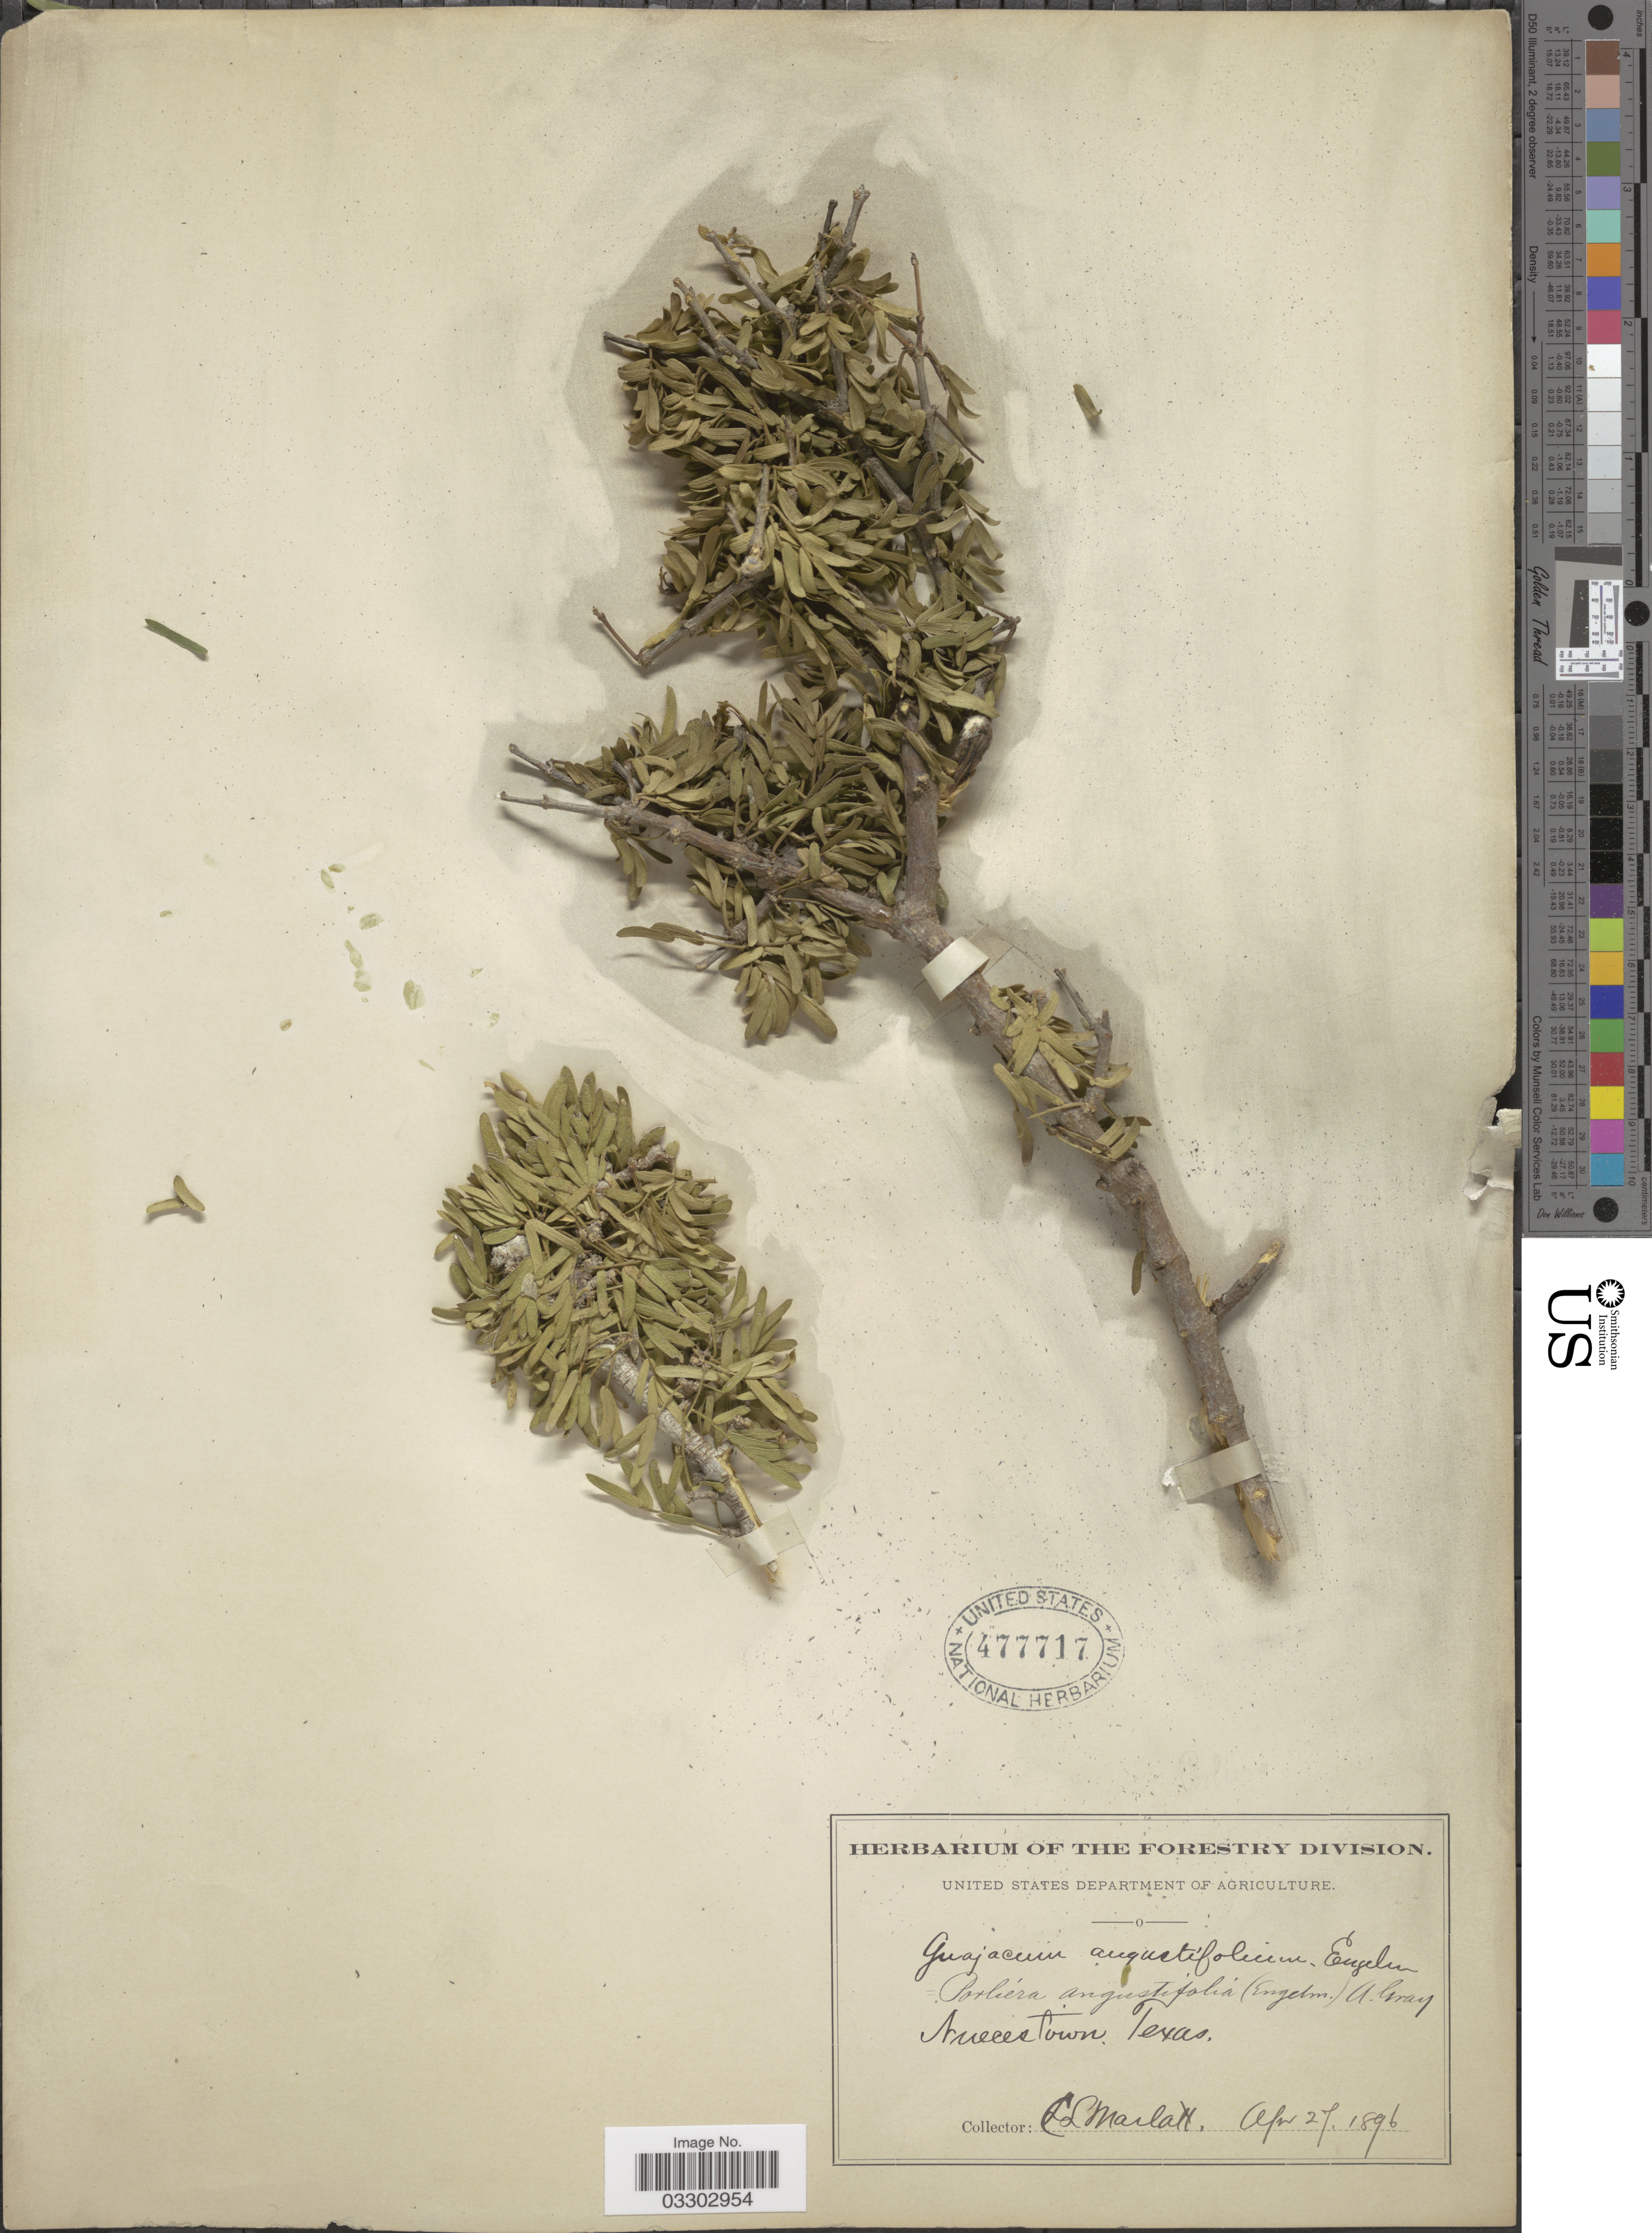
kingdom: Plantae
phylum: Tracheophyta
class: Magnoliopsida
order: Zygophyllales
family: Zygophyllaceae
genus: Guaiacum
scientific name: Guaiacum angustifolium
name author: Engelm.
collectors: C. Marlatt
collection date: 1896-04-27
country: United States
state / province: Texas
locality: Nuecestown.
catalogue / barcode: US 477717